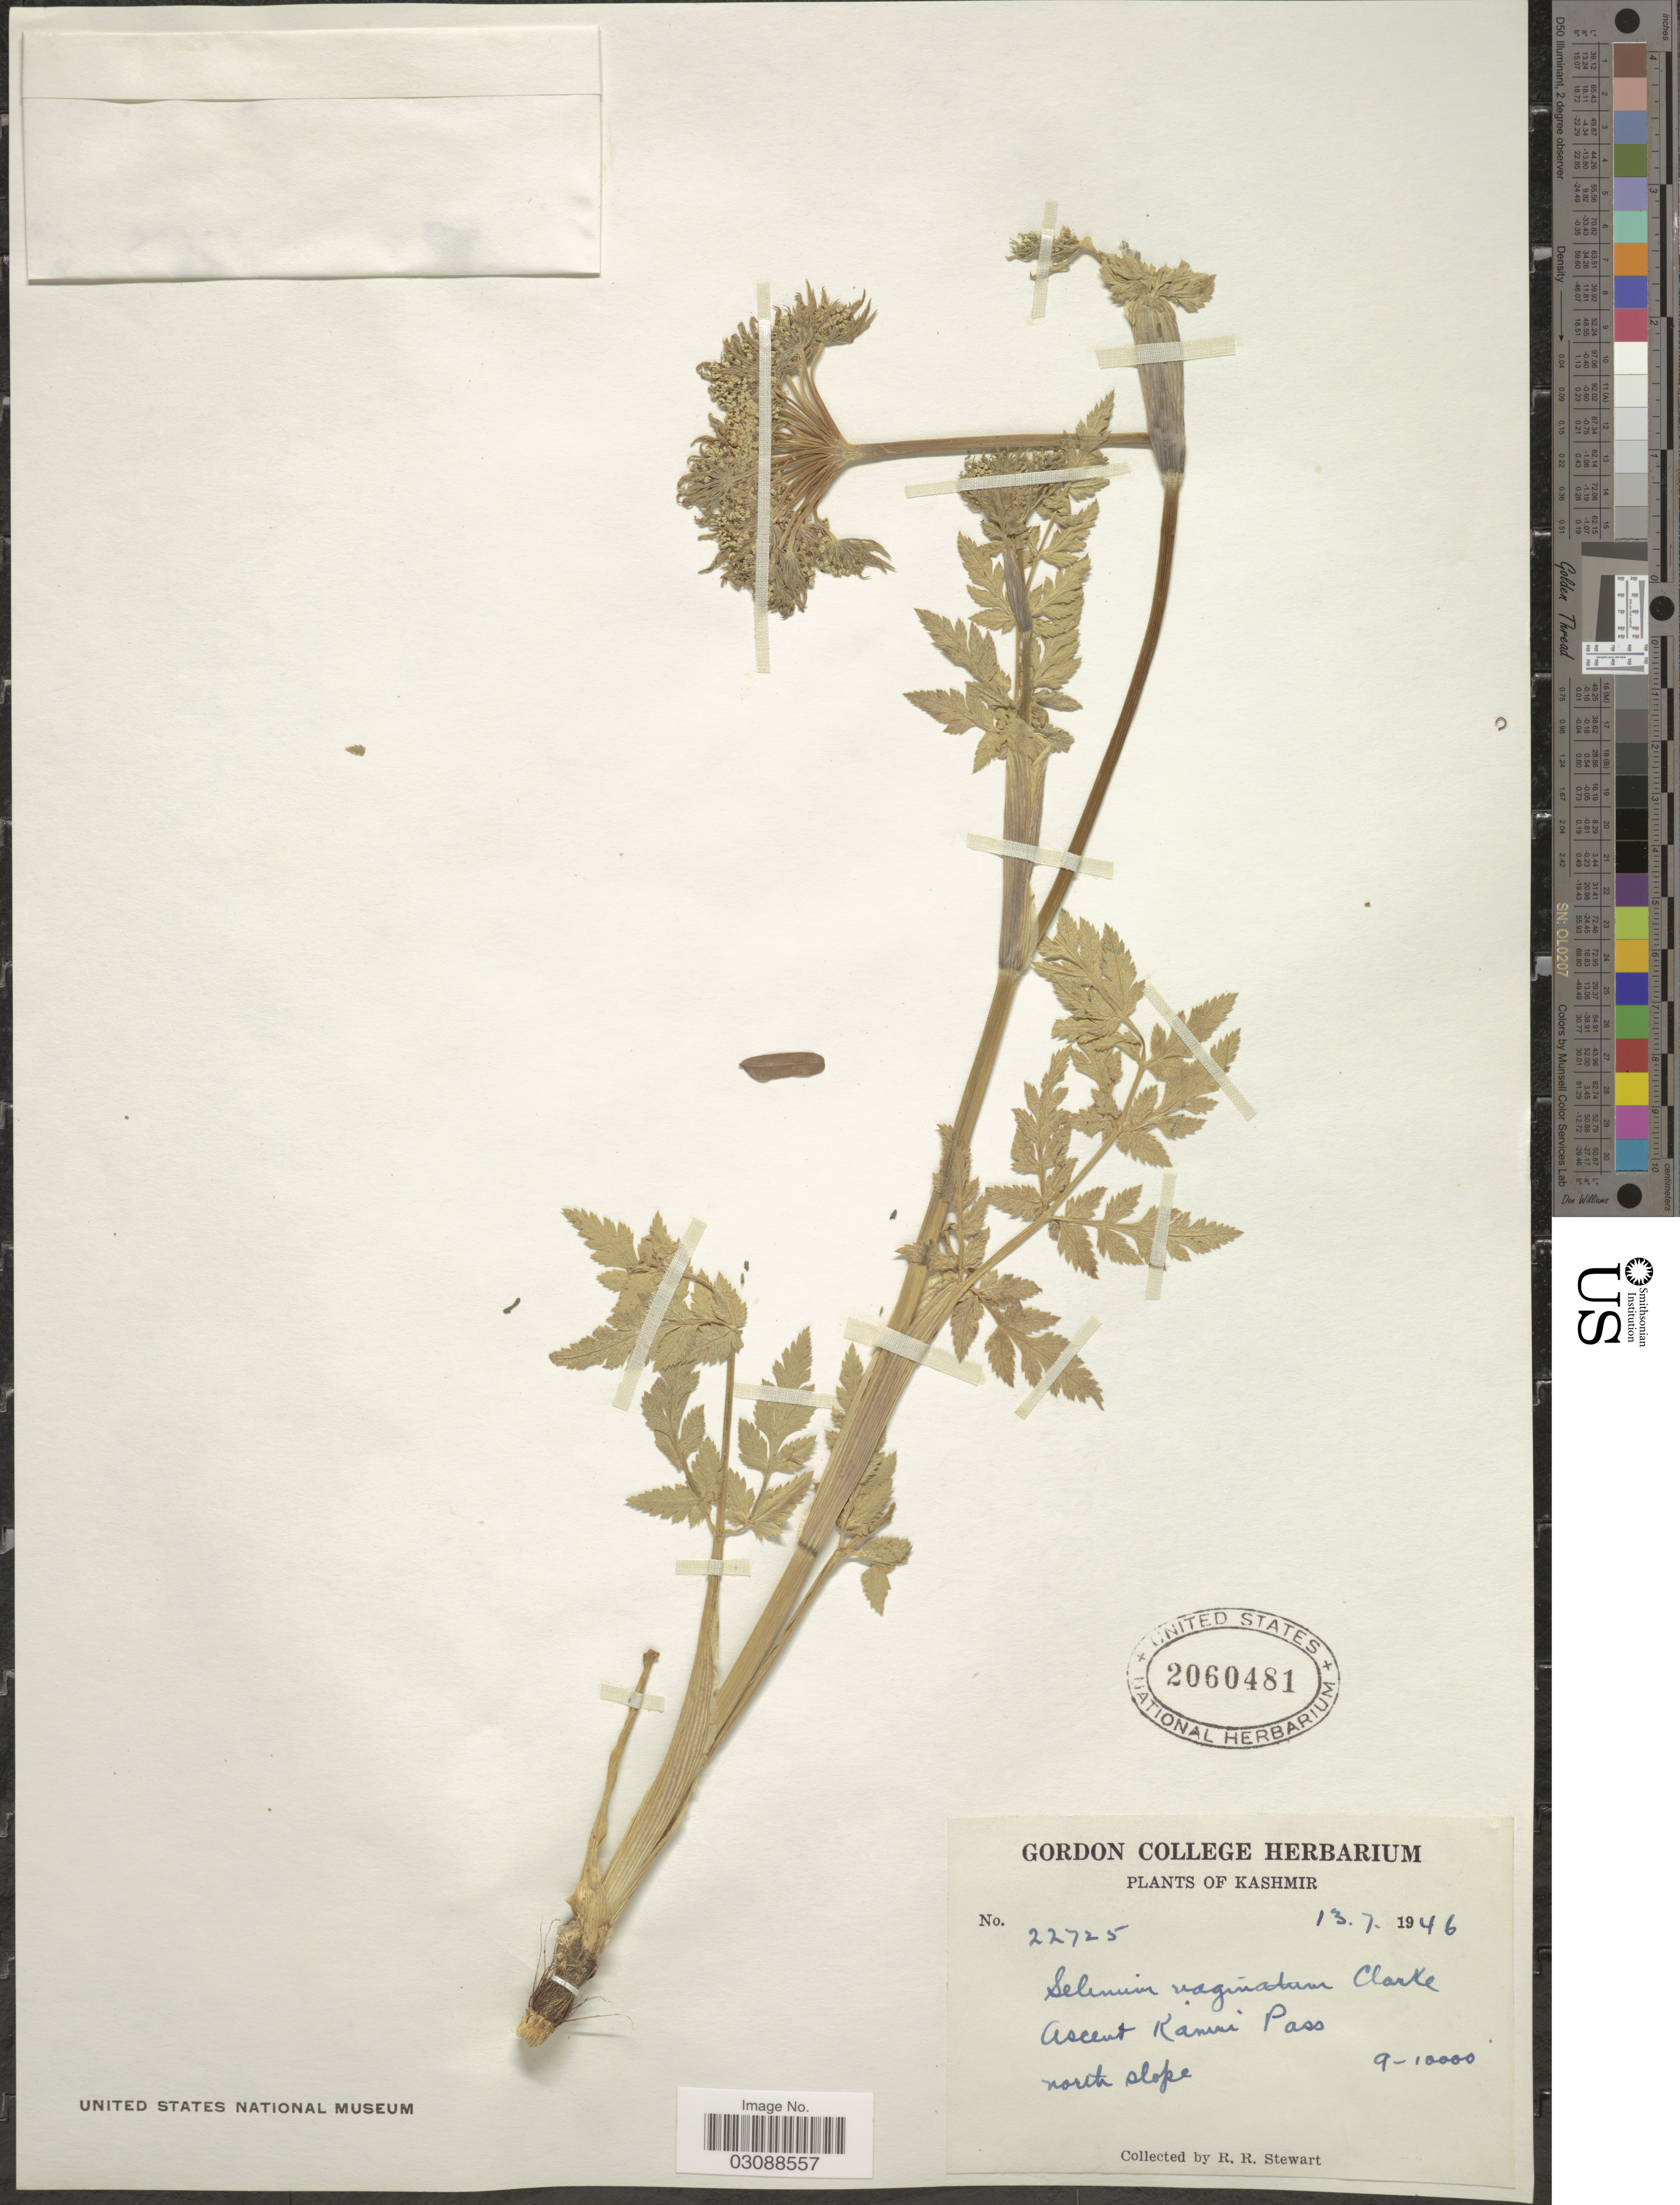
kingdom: Plantae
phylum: Tracheophyta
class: Magnoliopsida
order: Apiales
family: Apiaceae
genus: Selinum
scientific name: Selinum vaginatum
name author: C.B. Clarke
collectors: R. Stewart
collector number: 22725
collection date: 1946-07-13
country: Pakistan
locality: Kashmir. Ascent Kamri Pass.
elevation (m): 2743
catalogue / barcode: US 2060481